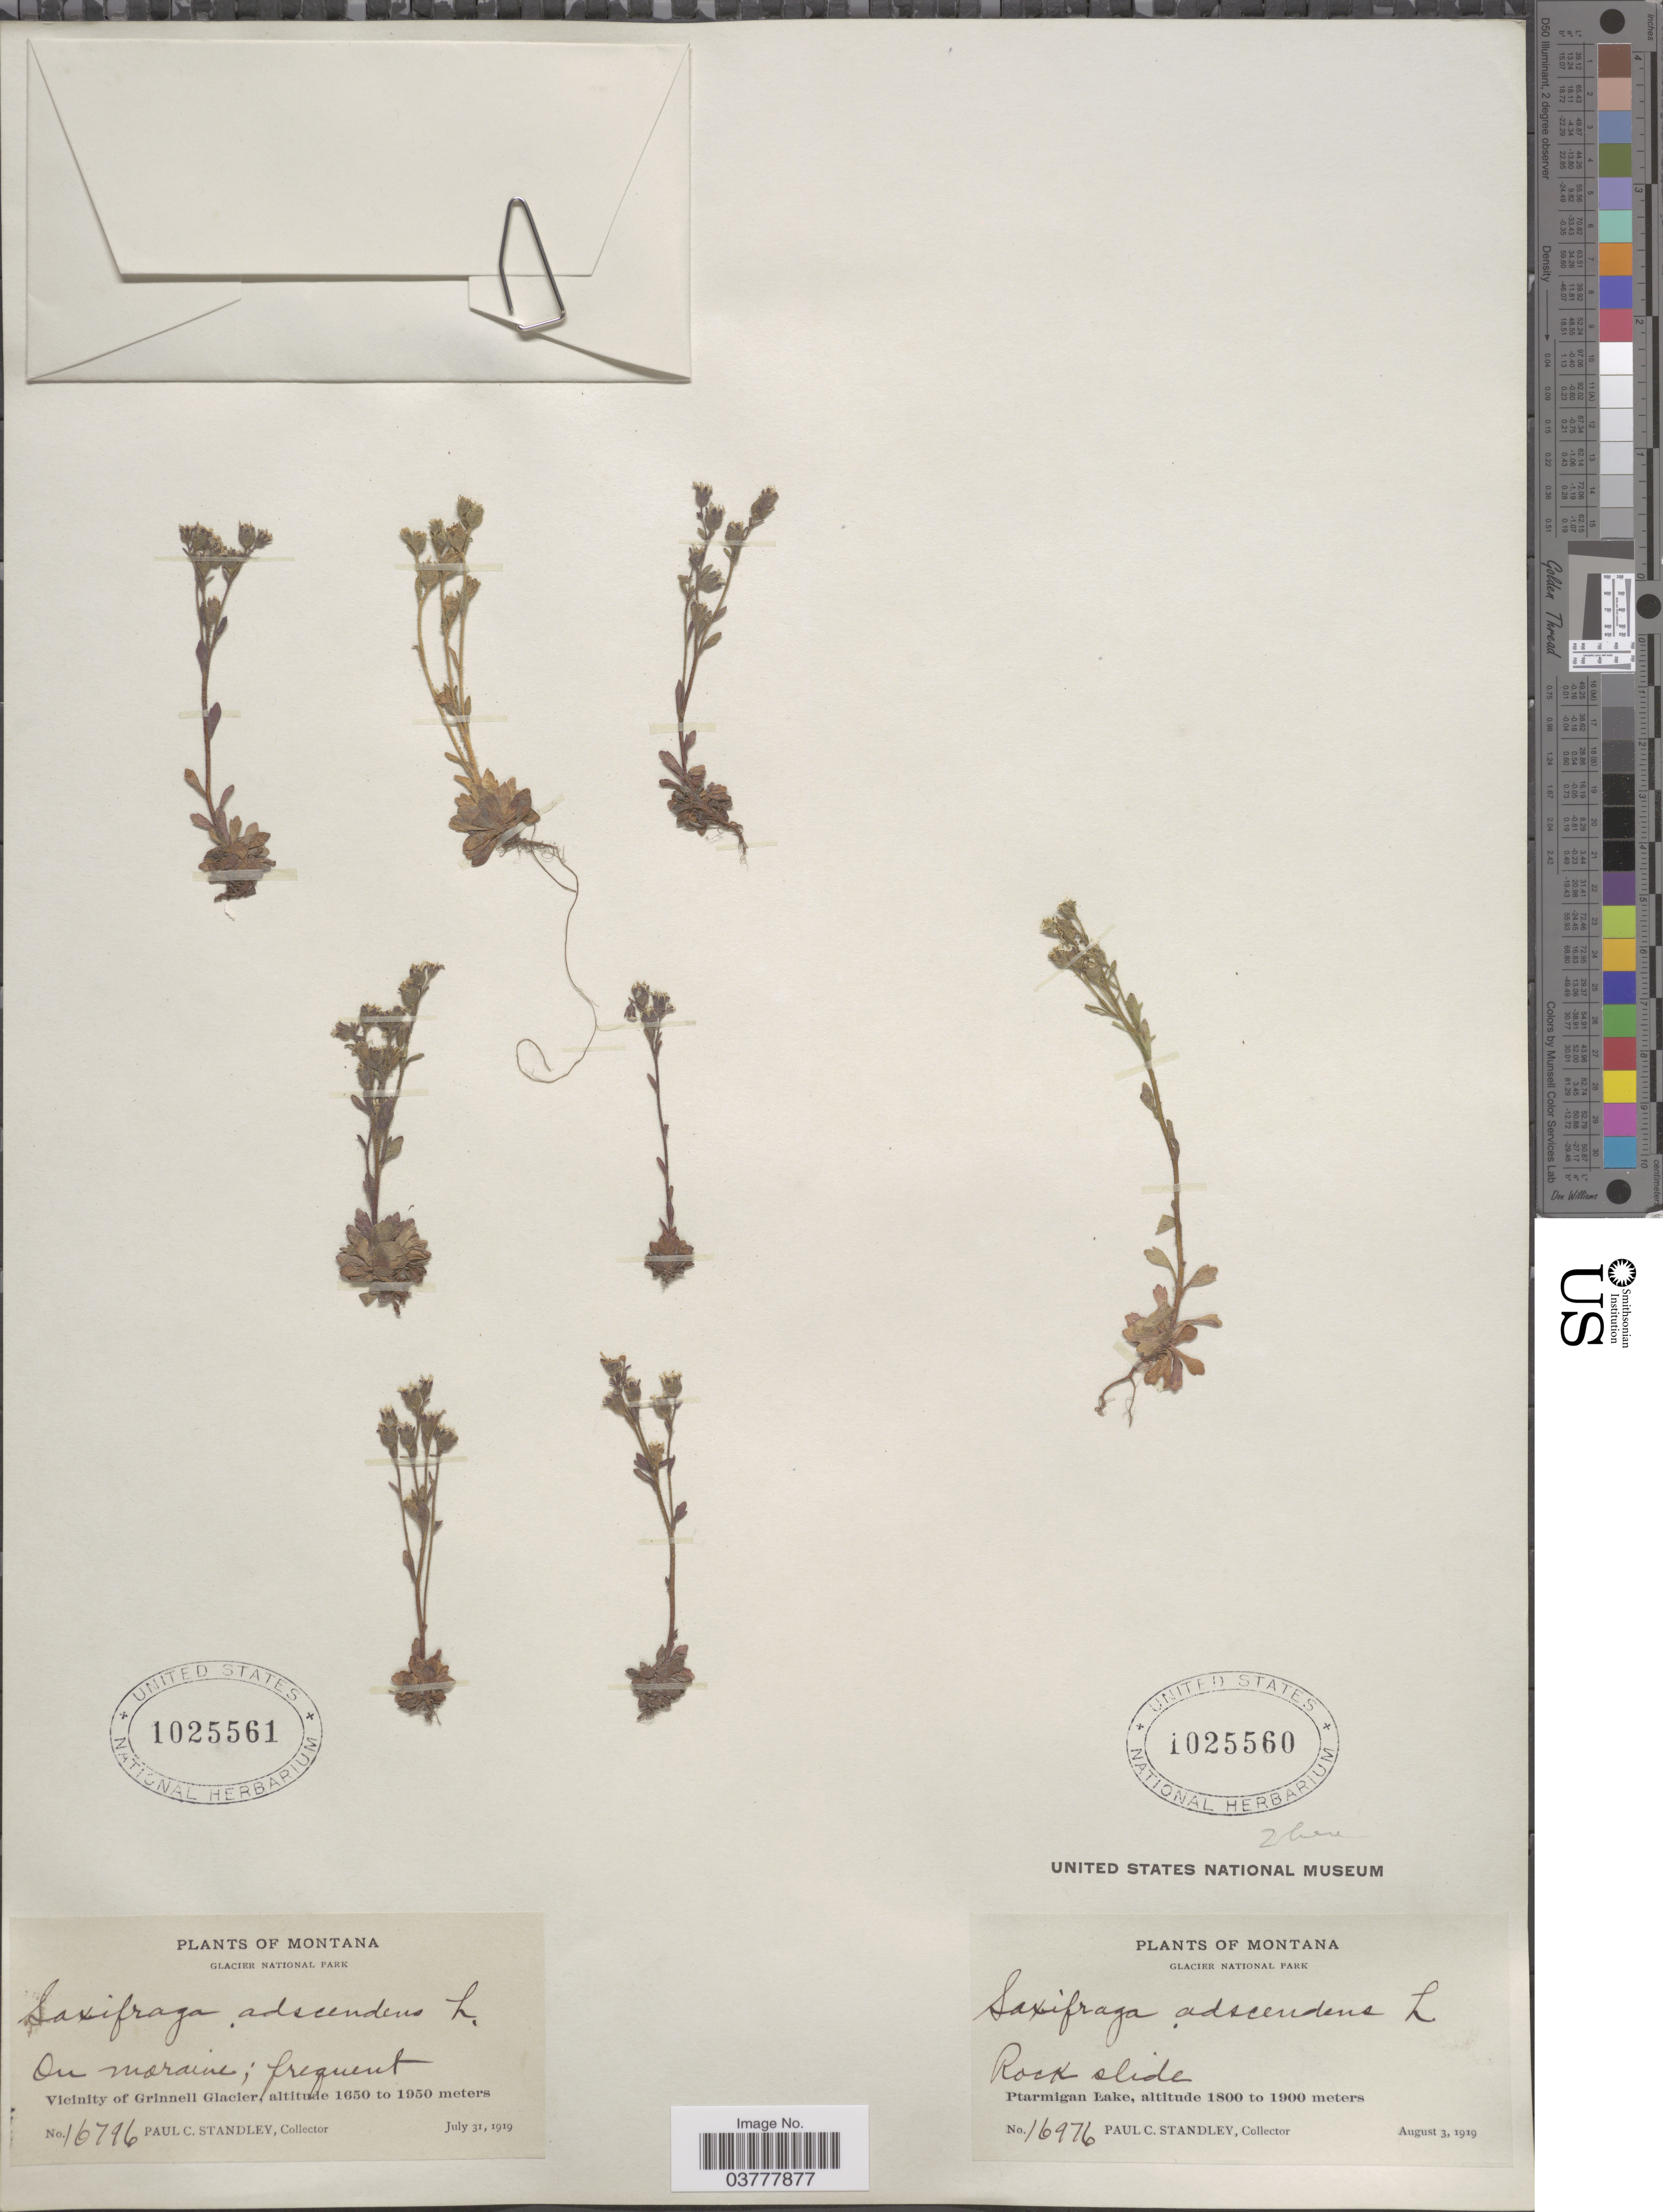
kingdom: Plantae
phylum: Tracheophyta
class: Magnoliopsida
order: Saxifragales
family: Saxifragaceae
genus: Saxifraga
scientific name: Saxifraga adscendens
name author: L.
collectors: P. C. Standley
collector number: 16976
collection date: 1919-08-03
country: United States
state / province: Montana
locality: Glacier National Park. Rock slide. Ptarmigan Lake.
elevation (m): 1800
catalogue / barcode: US 1025560